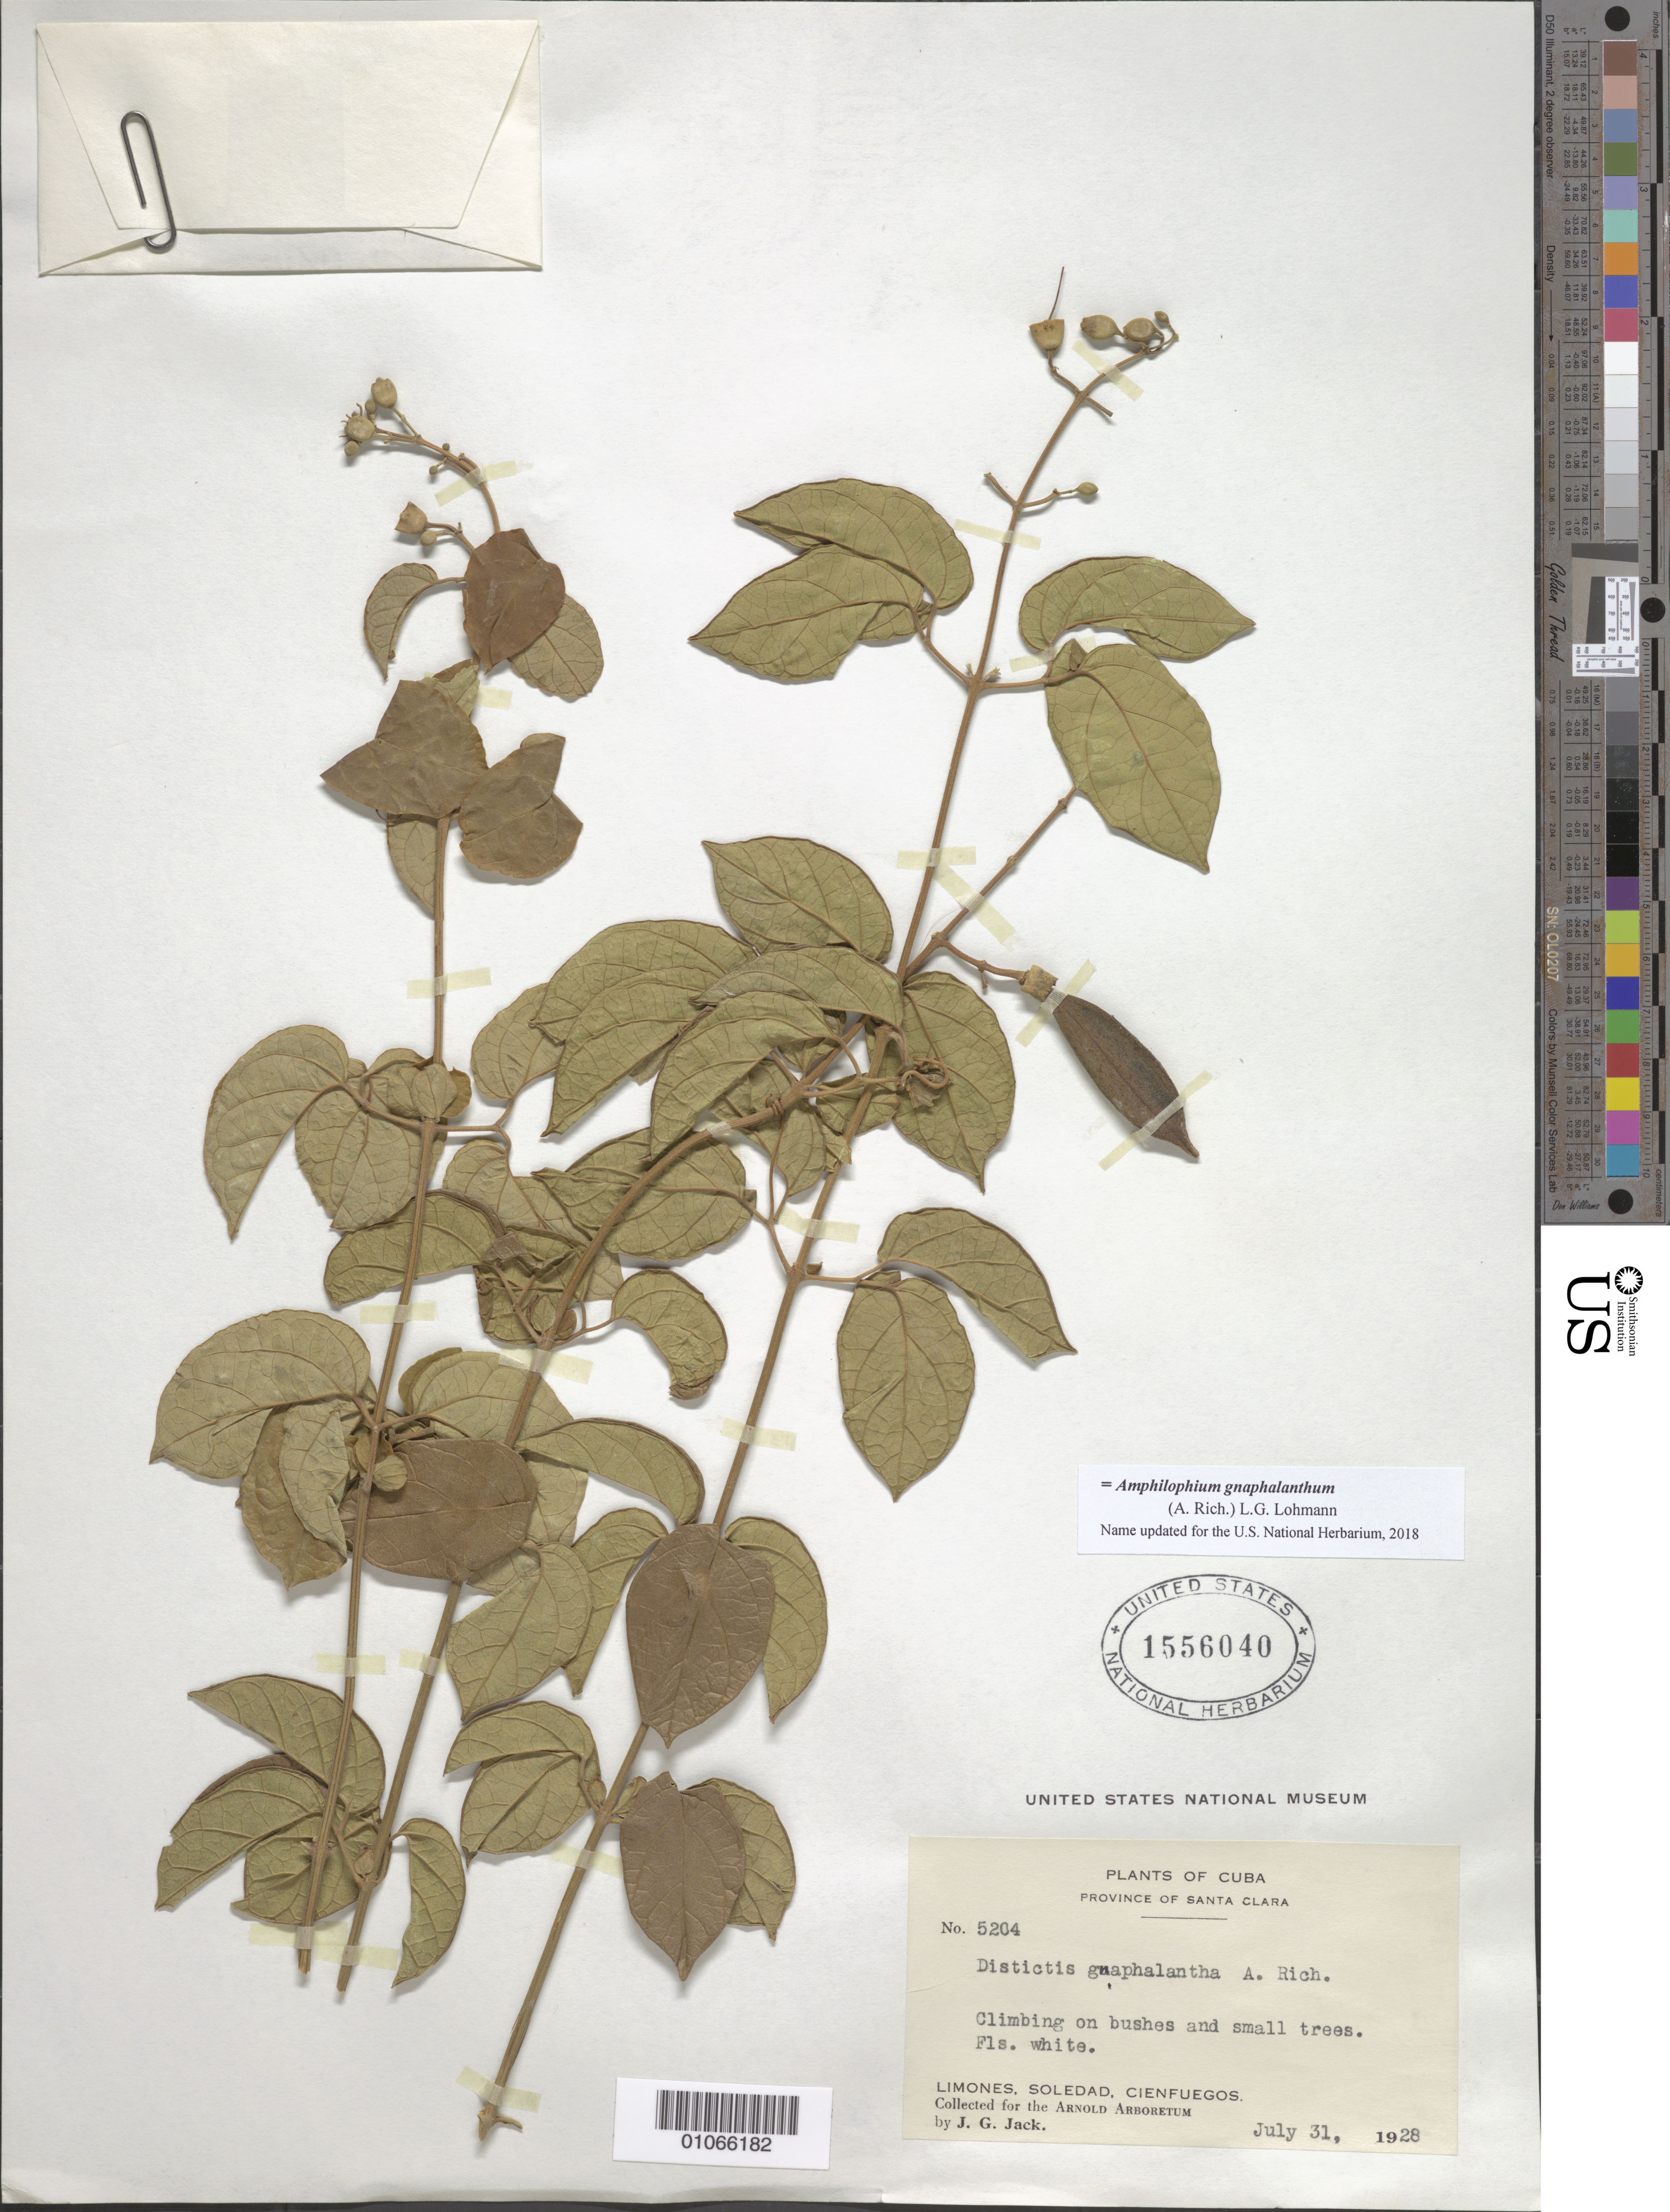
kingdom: Plantae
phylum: Tracheophyta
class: Magnoliopsida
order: Lamiales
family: Bignoniaceae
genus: Amphilophium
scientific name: Amphilophium gnaphalanthum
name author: (A. Rich.) L.G. Lohmann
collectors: J. G. Jack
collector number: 5204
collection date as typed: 31 Jul 1928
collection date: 1928-07-31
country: Cuba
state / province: Cienfuegos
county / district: Santa Clara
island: Cuba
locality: Limones, Soledad, Cienfuegos Climbing on bushes and small trees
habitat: Climbing on bushes and small trees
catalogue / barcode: US 1556040